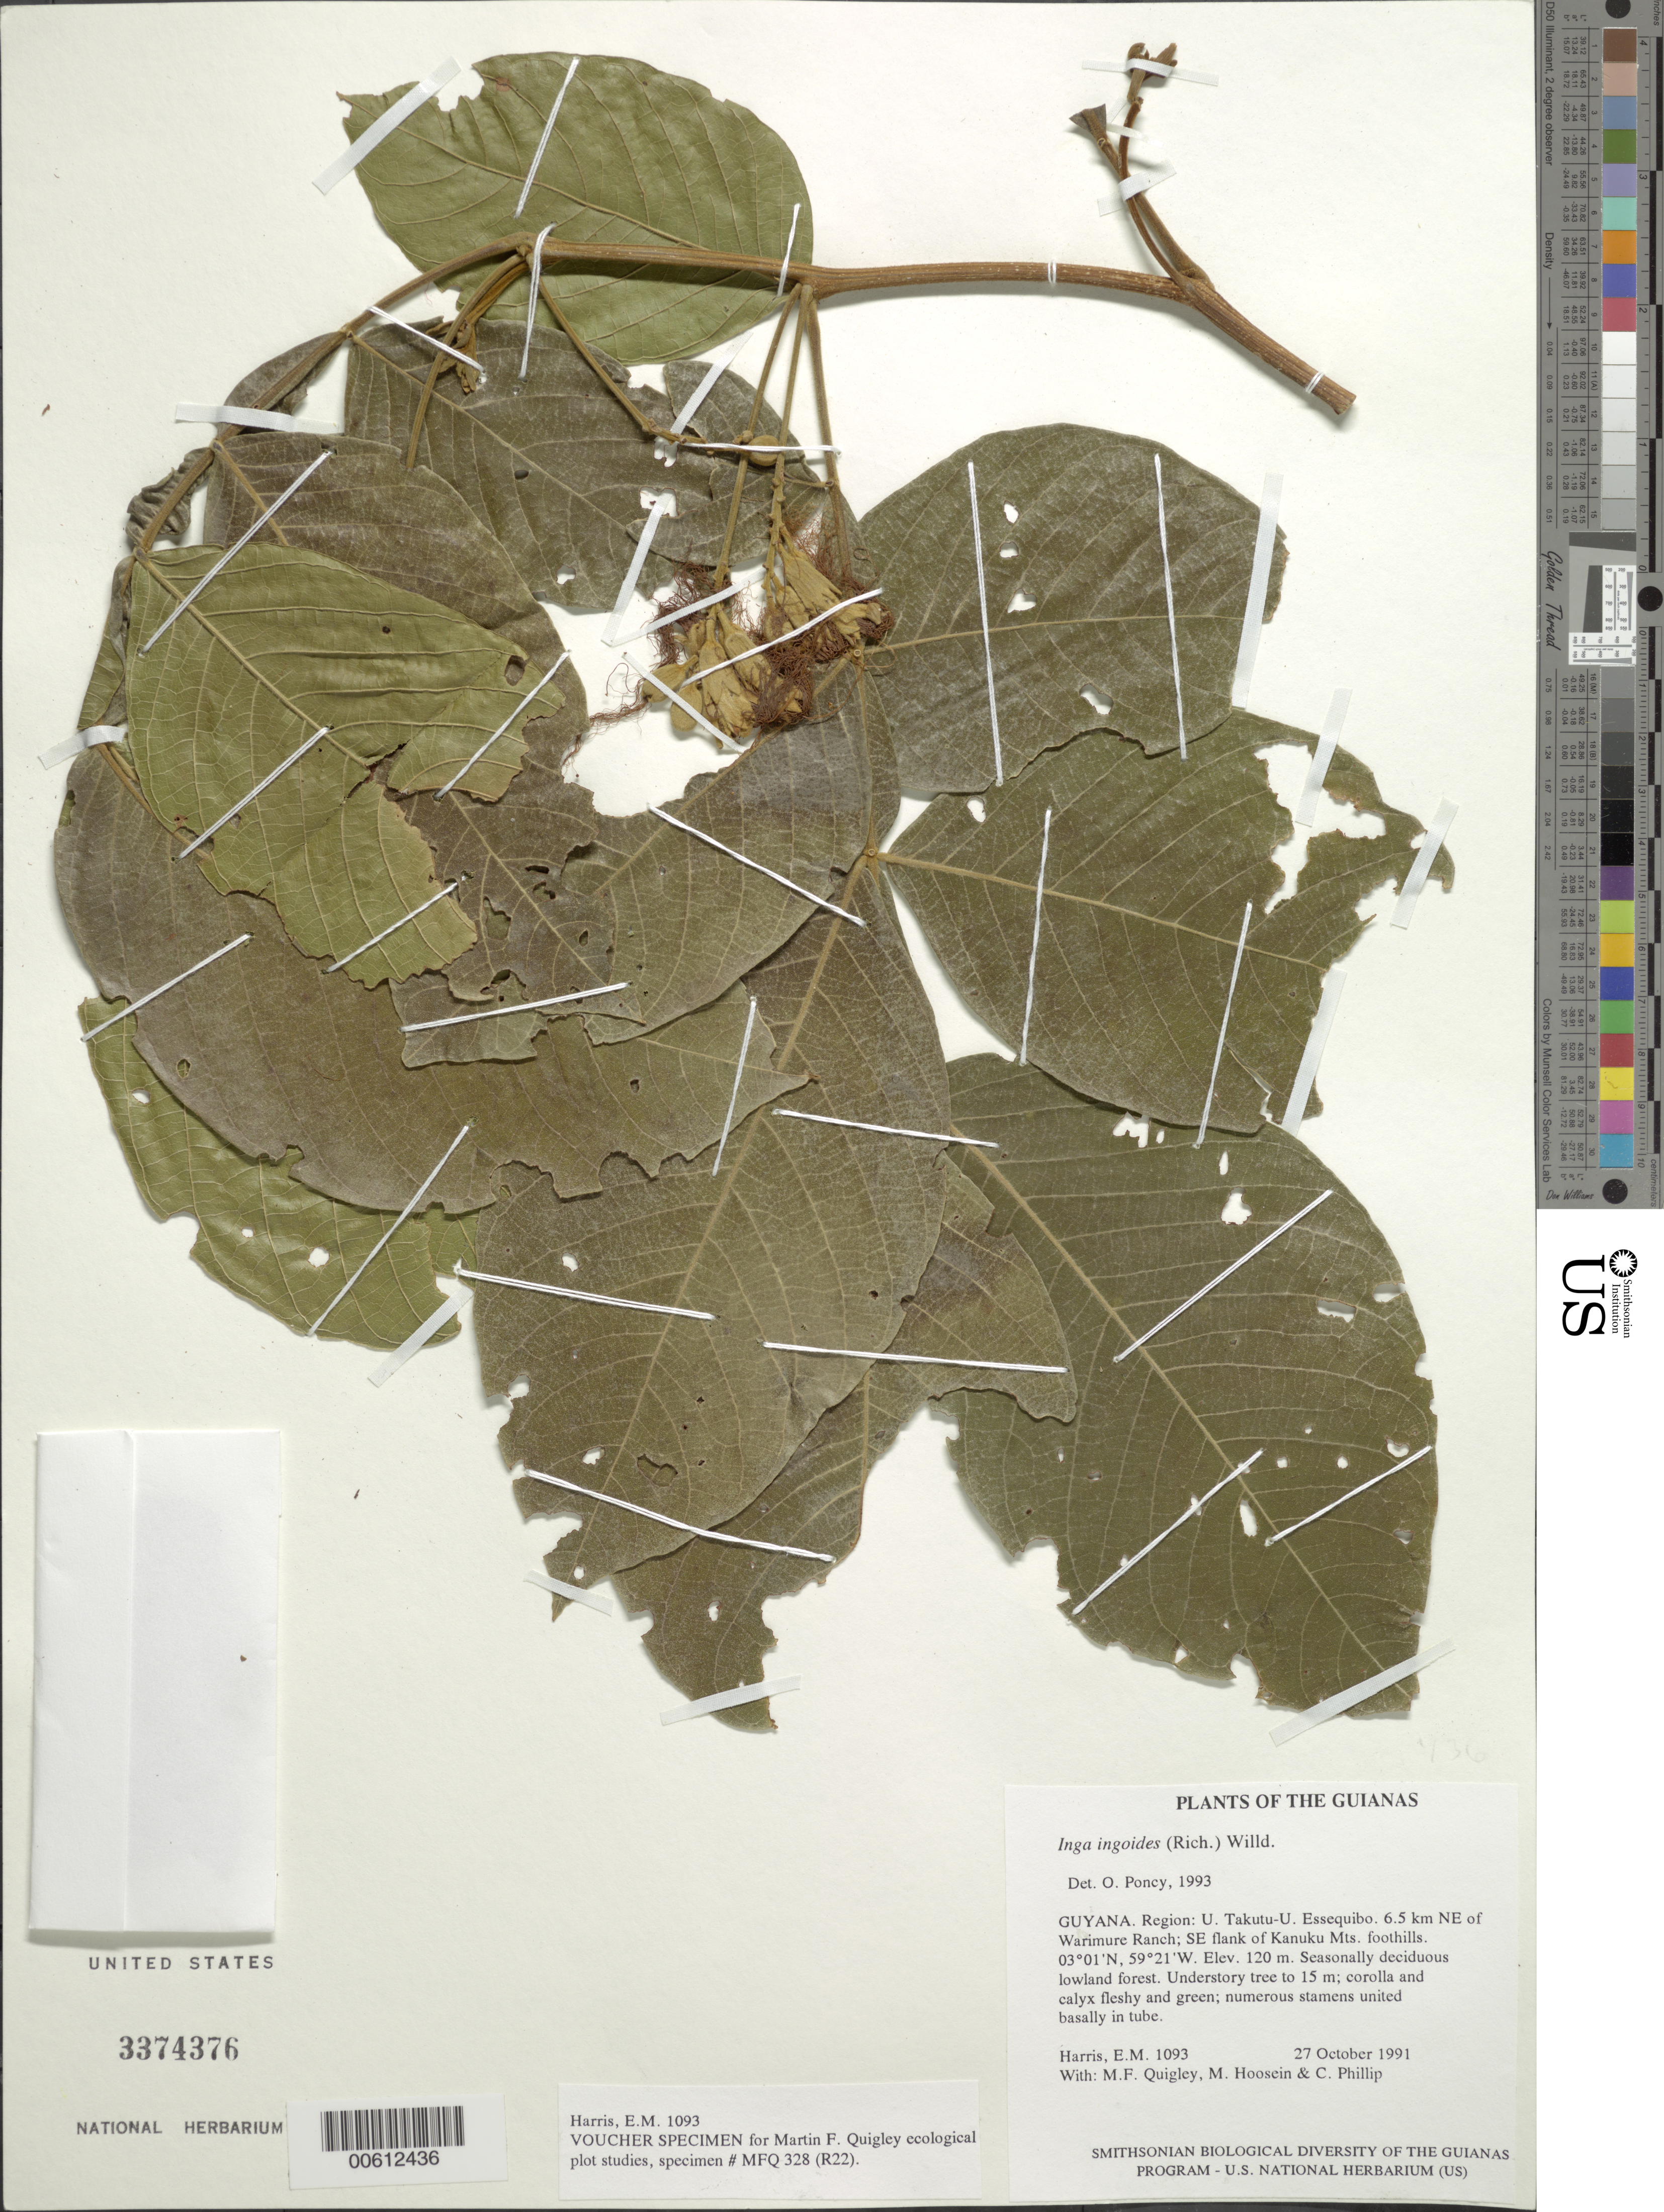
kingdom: Plantae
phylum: Tracheophyta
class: Magnoliopsida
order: Fabales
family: Fabaceae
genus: Inga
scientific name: Inga ingoides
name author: (Rich.) Willd.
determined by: Poncy, O.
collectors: E. M. Harris, M. Quigley, M. Hossein & C. Phillip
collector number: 1093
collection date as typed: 27 October 1991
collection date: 1991-10-27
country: Guyana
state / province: U. Takutu-U. Essequibo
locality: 6.5 km NE of Warimure Ranch; SE flank of Kanuku Mts. foothills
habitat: Seasonally deciduous lowland forest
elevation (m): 120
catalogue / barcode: US 3374376